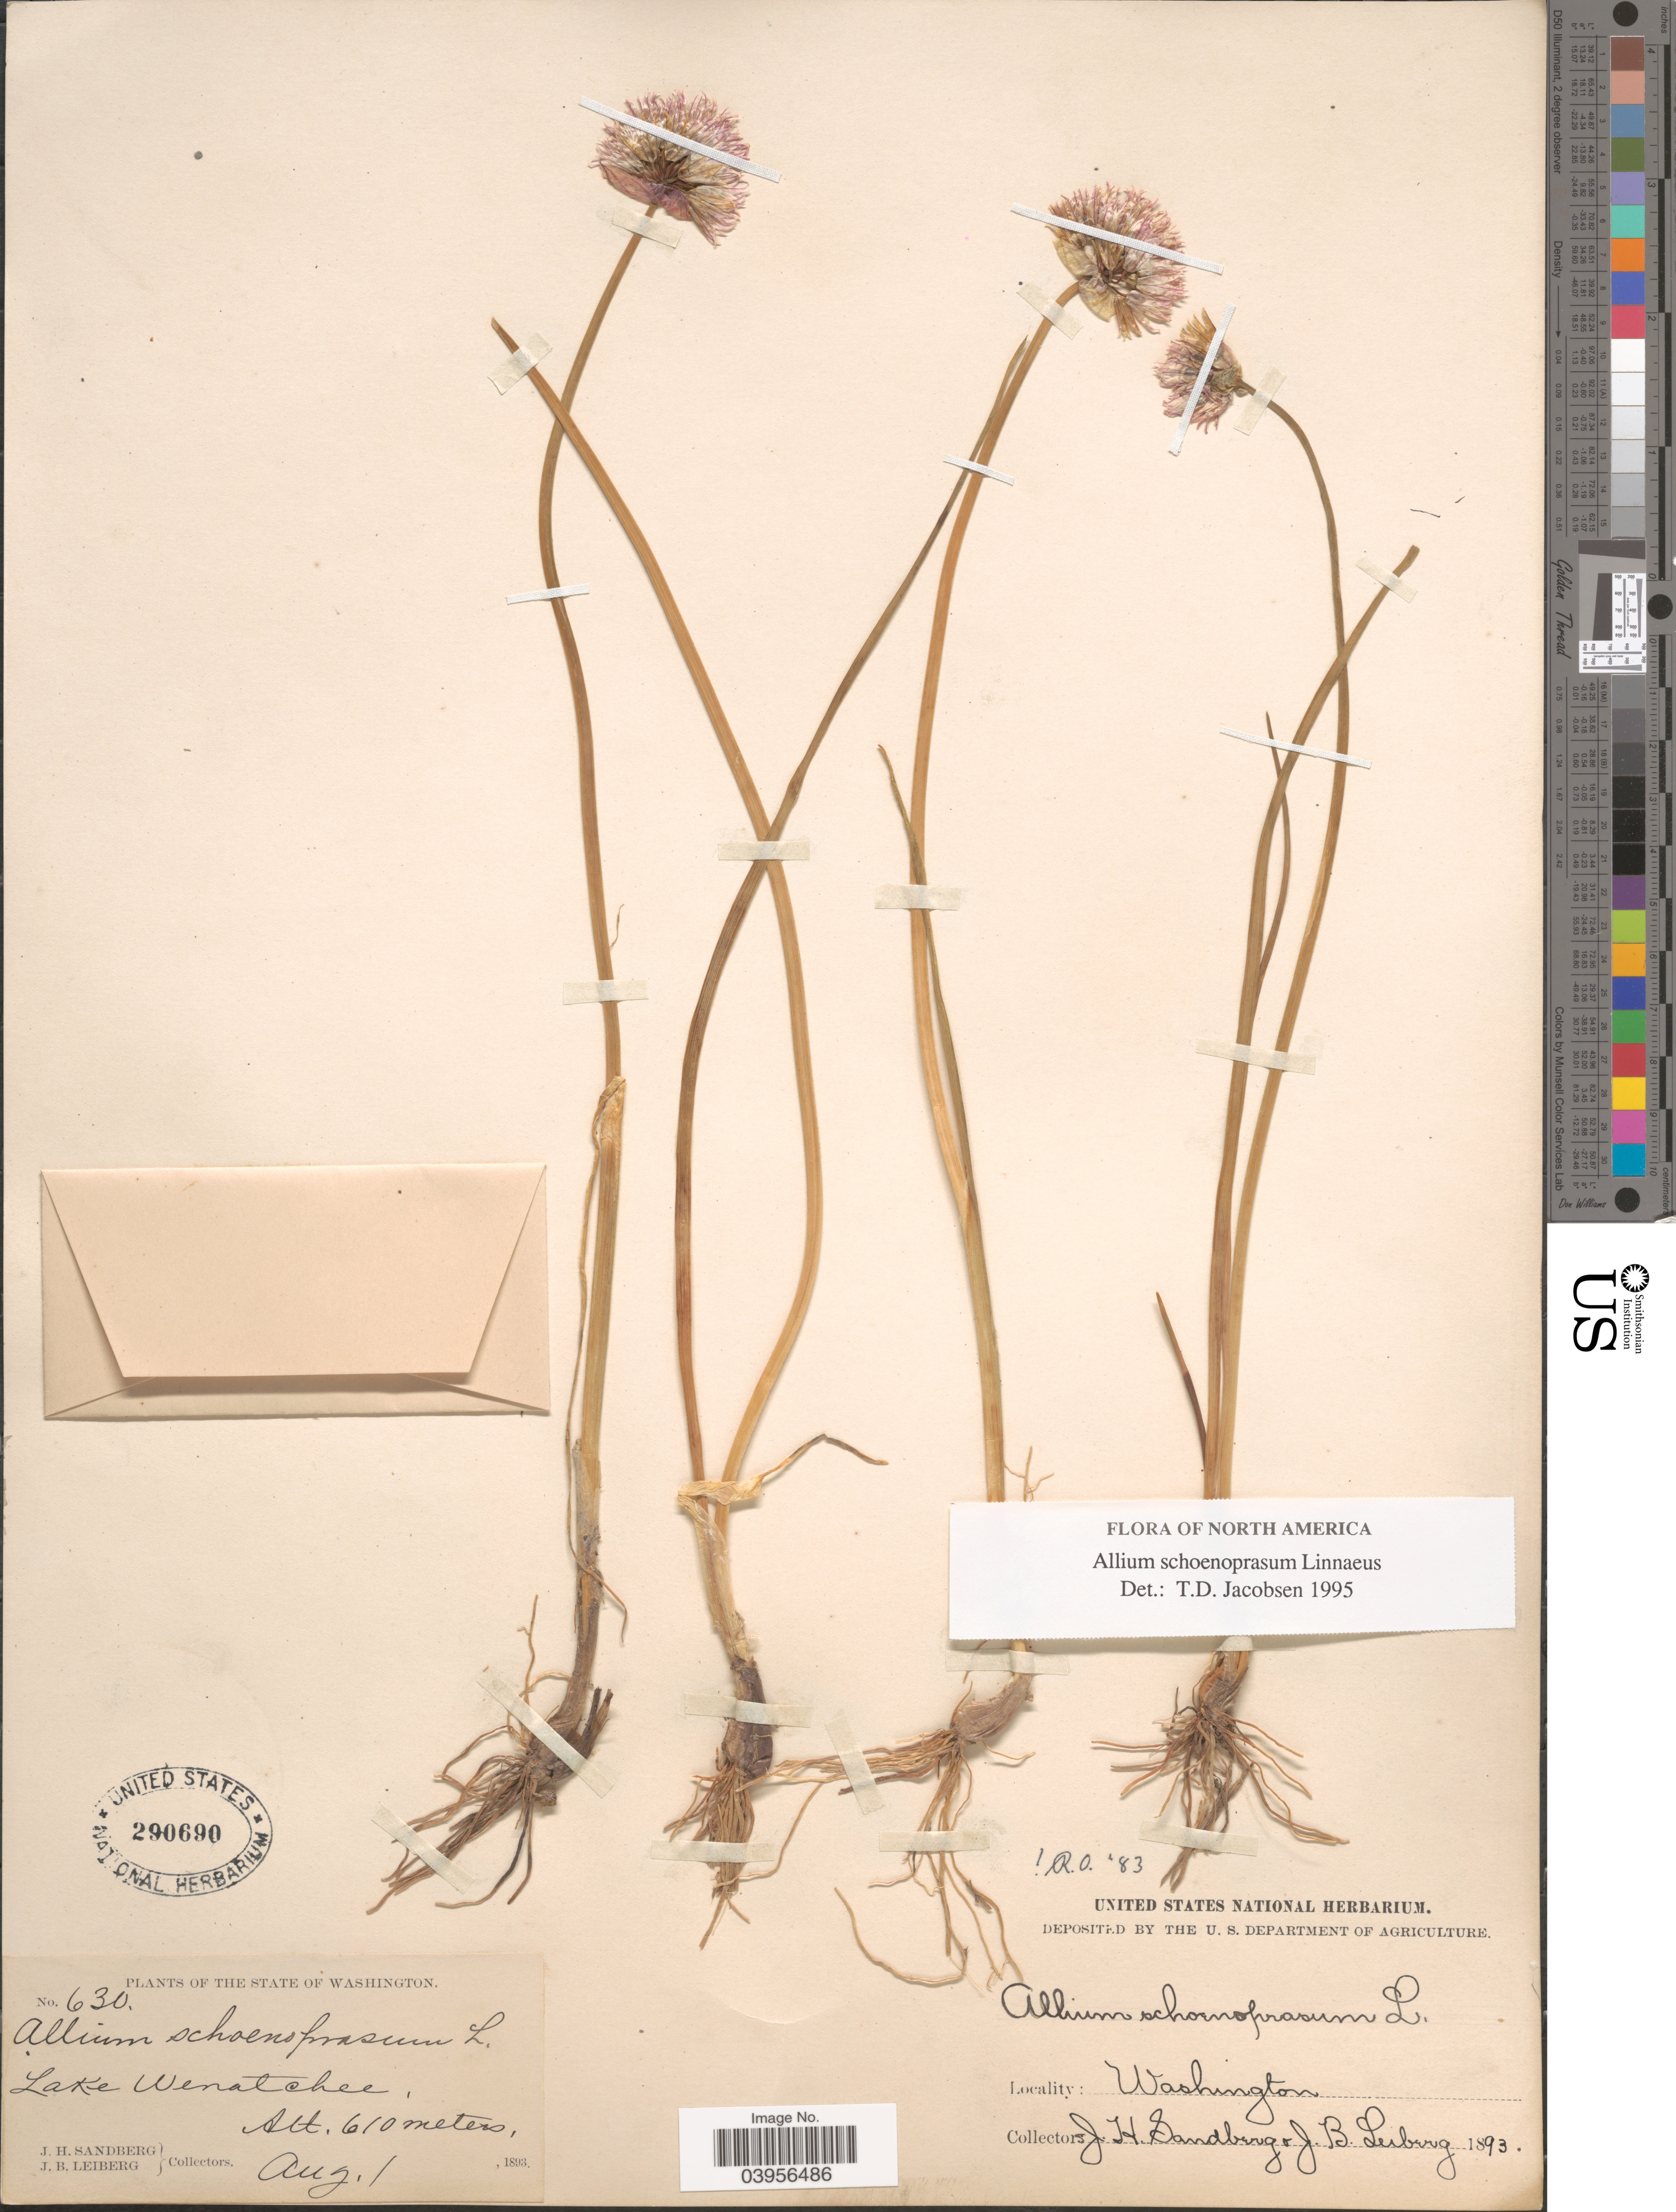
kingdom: Plantae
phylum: Tracheophyta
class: Liliopsida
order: Asparagales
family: Amaryllidaceae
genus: Allium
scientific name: Allium schoenoprasum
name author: L.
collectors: J. H. Sandberg & J. B. Leiberg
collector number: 630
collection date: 1893-08-01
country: United States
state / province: Washington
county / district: Chelan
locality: Lake Wenatchee.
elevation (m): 610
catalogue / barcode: US 290690